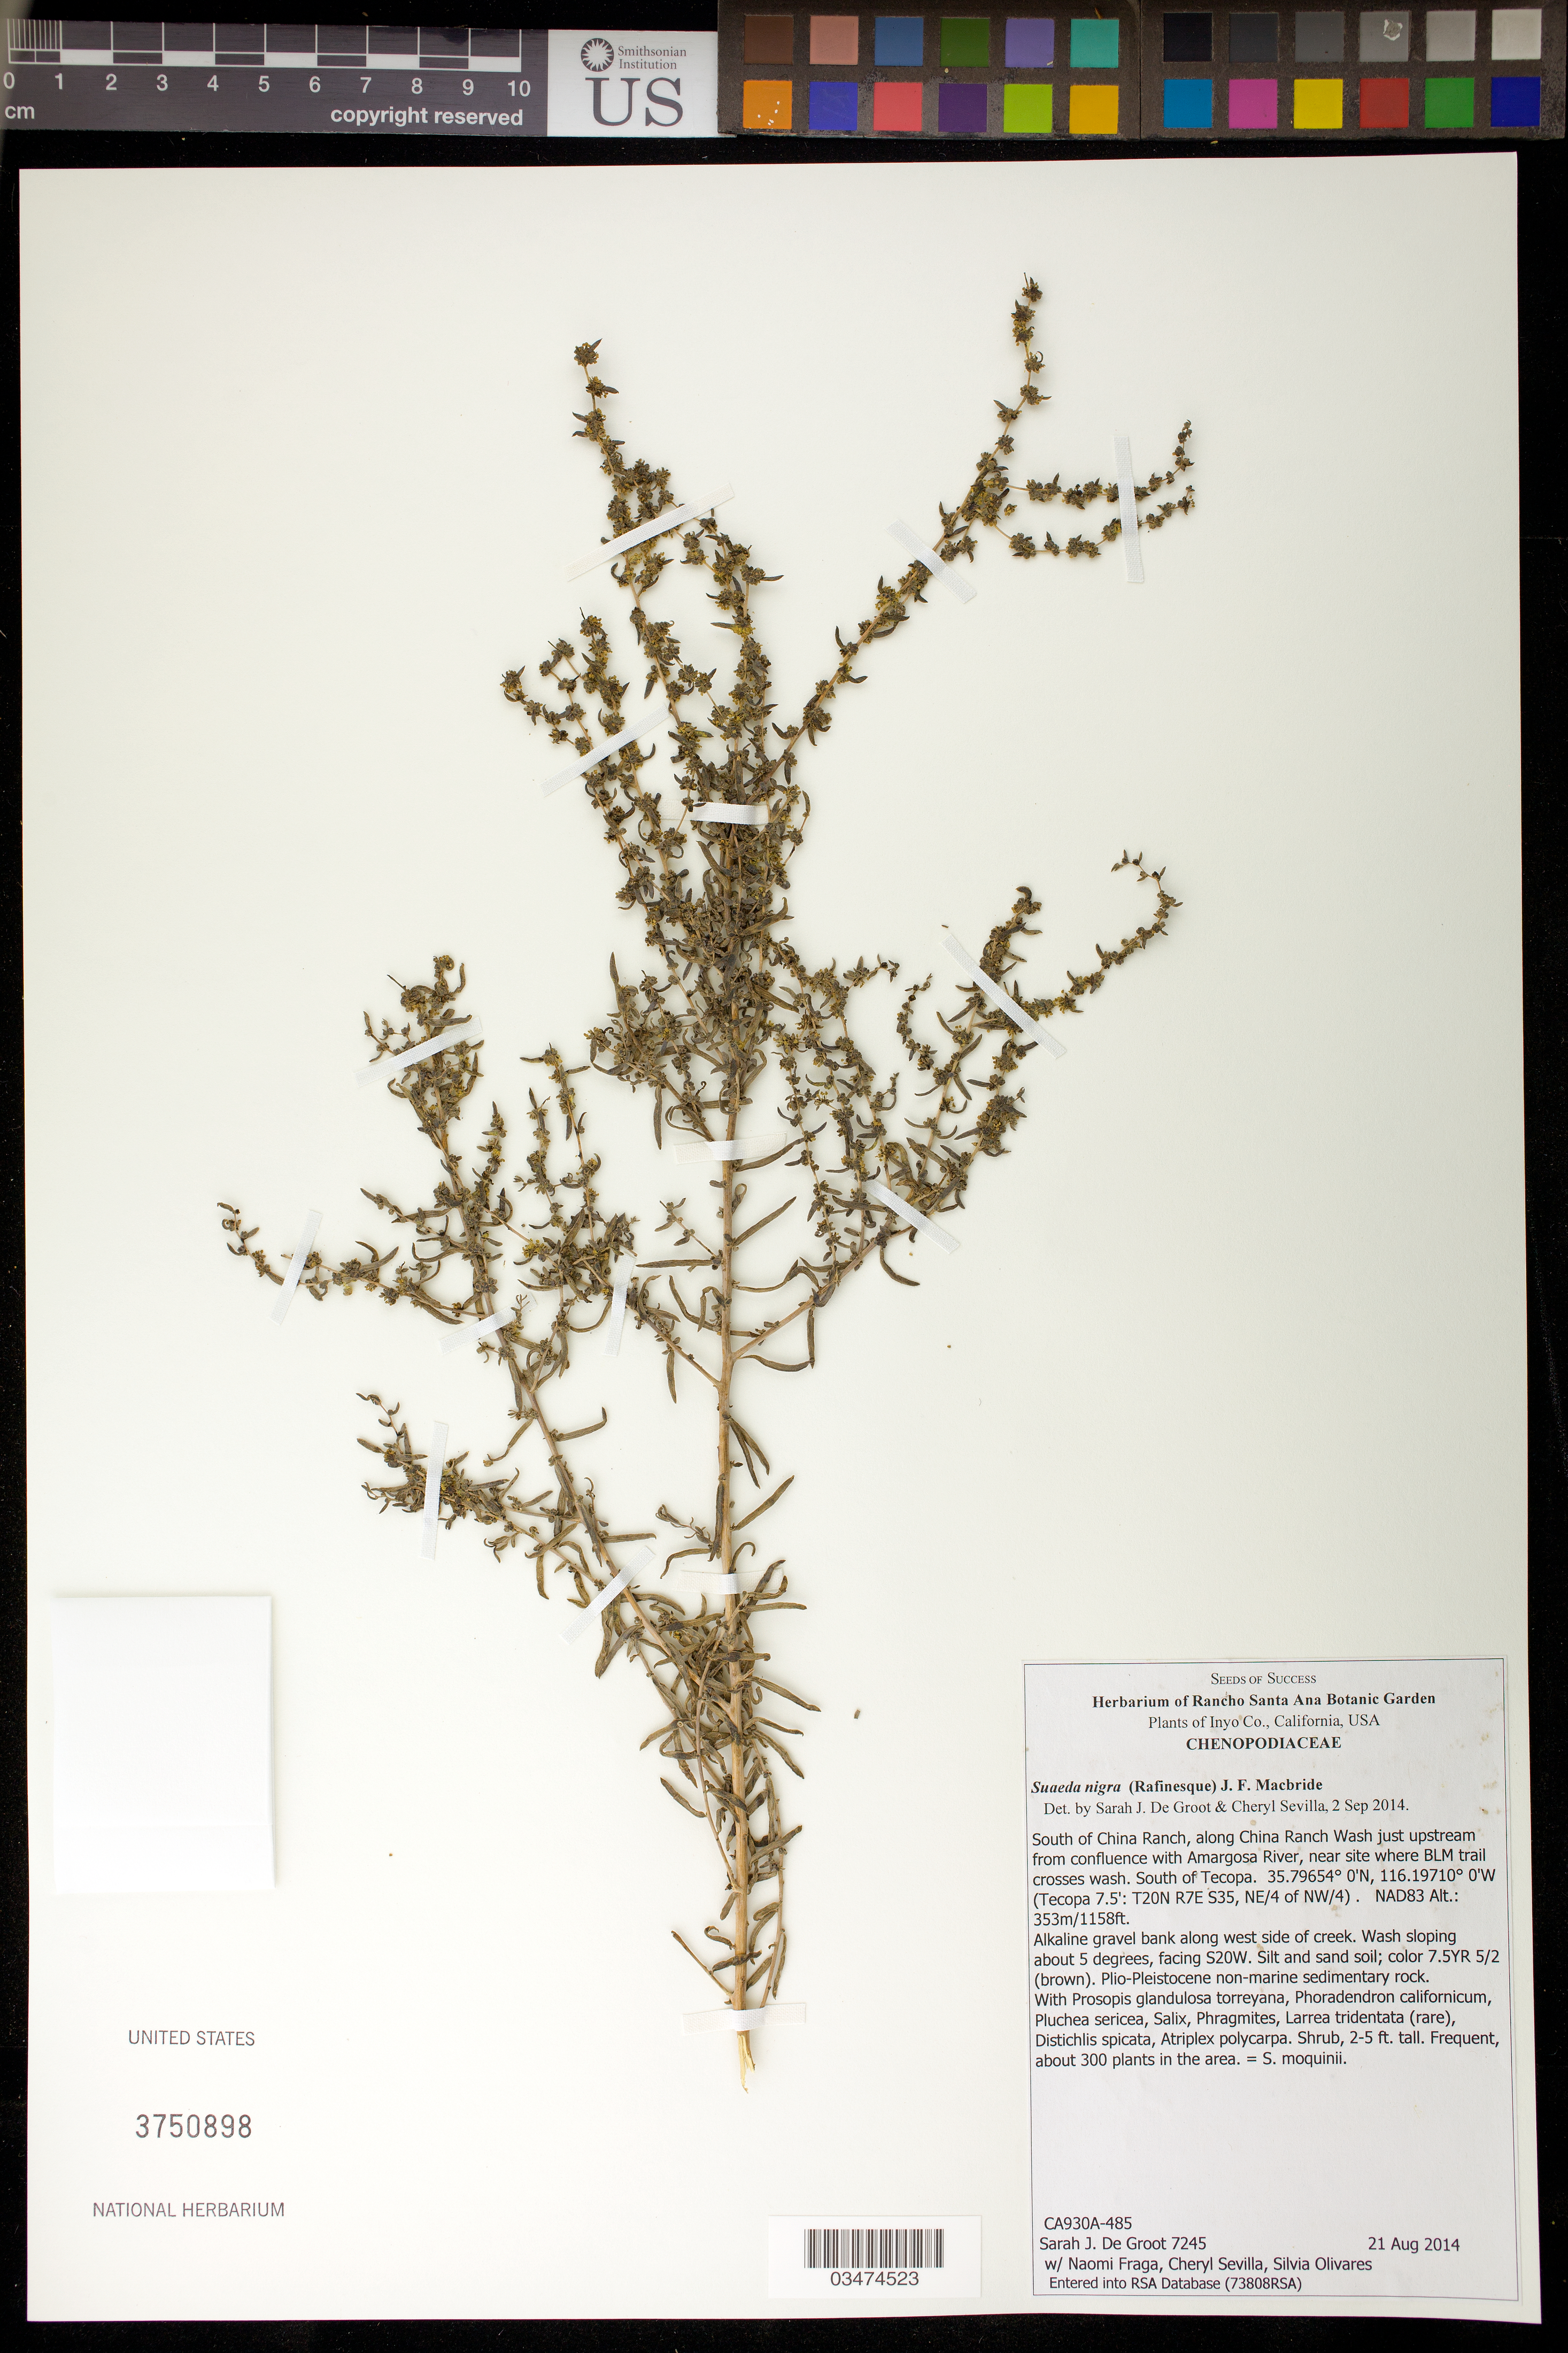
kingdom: Plantae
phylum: Tracheophyta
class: Magnoliopsida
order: Caryophyllales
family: Amaranthaceae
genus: Suaeda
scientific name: Suaeda nigra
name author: (Raf.) J.F. Macbr.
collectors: S. De Groot, C. Sevilla, N. Fraga & S. Olivares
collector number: CA930A-485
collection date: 2014-08-21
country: United States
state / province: California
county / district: Inyo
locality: S of China Ranch, along China Ranch Wash just upstream from confluence with Amargosa River, near site where BLM trail crosses wash. S of Tecopa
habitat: Silt and sand soil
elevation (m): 353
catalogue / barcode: US 3750898